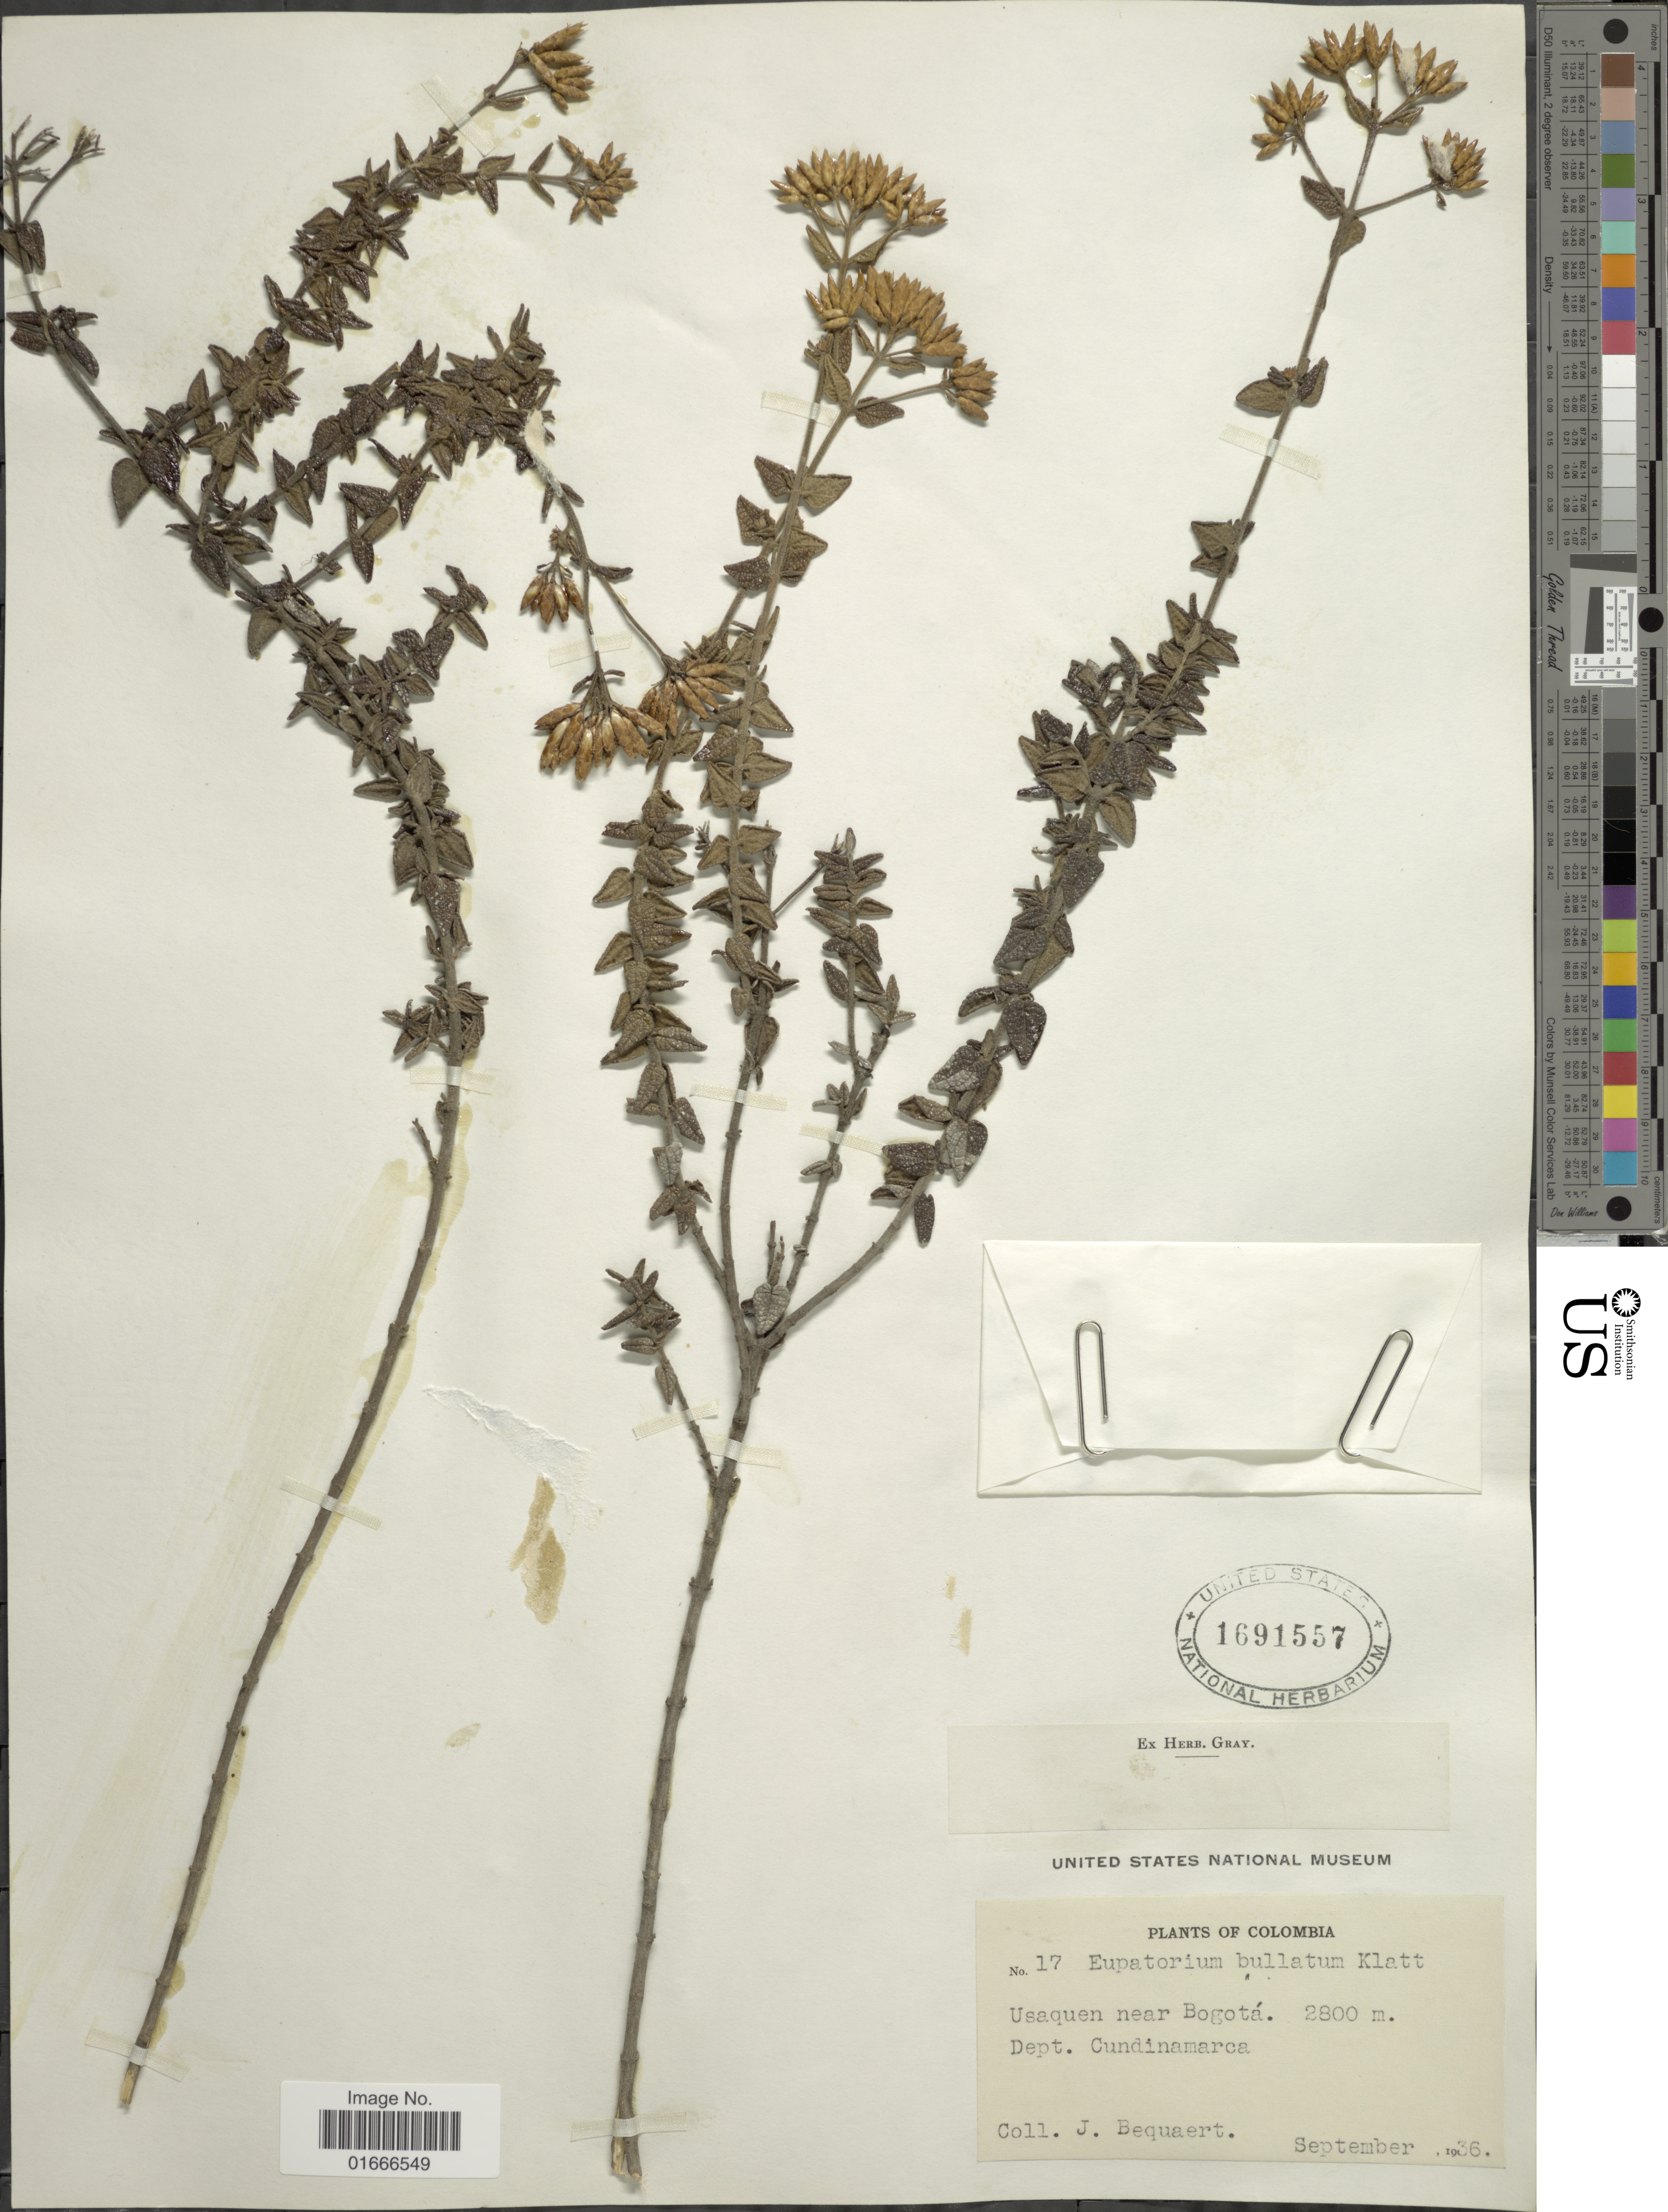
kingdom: Plantae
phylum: Tracheophyta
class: Magnoliopsida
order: Asterales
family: Asteraceae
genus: Chromolaena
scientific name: Chromolaena bullata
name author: (Klatt) R.M. King & H. Rob.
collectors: J. Bequaert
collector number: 17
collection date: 1936-09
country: Colombia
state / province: Cundinamarca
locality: Usaquen near Bogota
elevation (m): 2800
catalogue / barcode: US 1691557